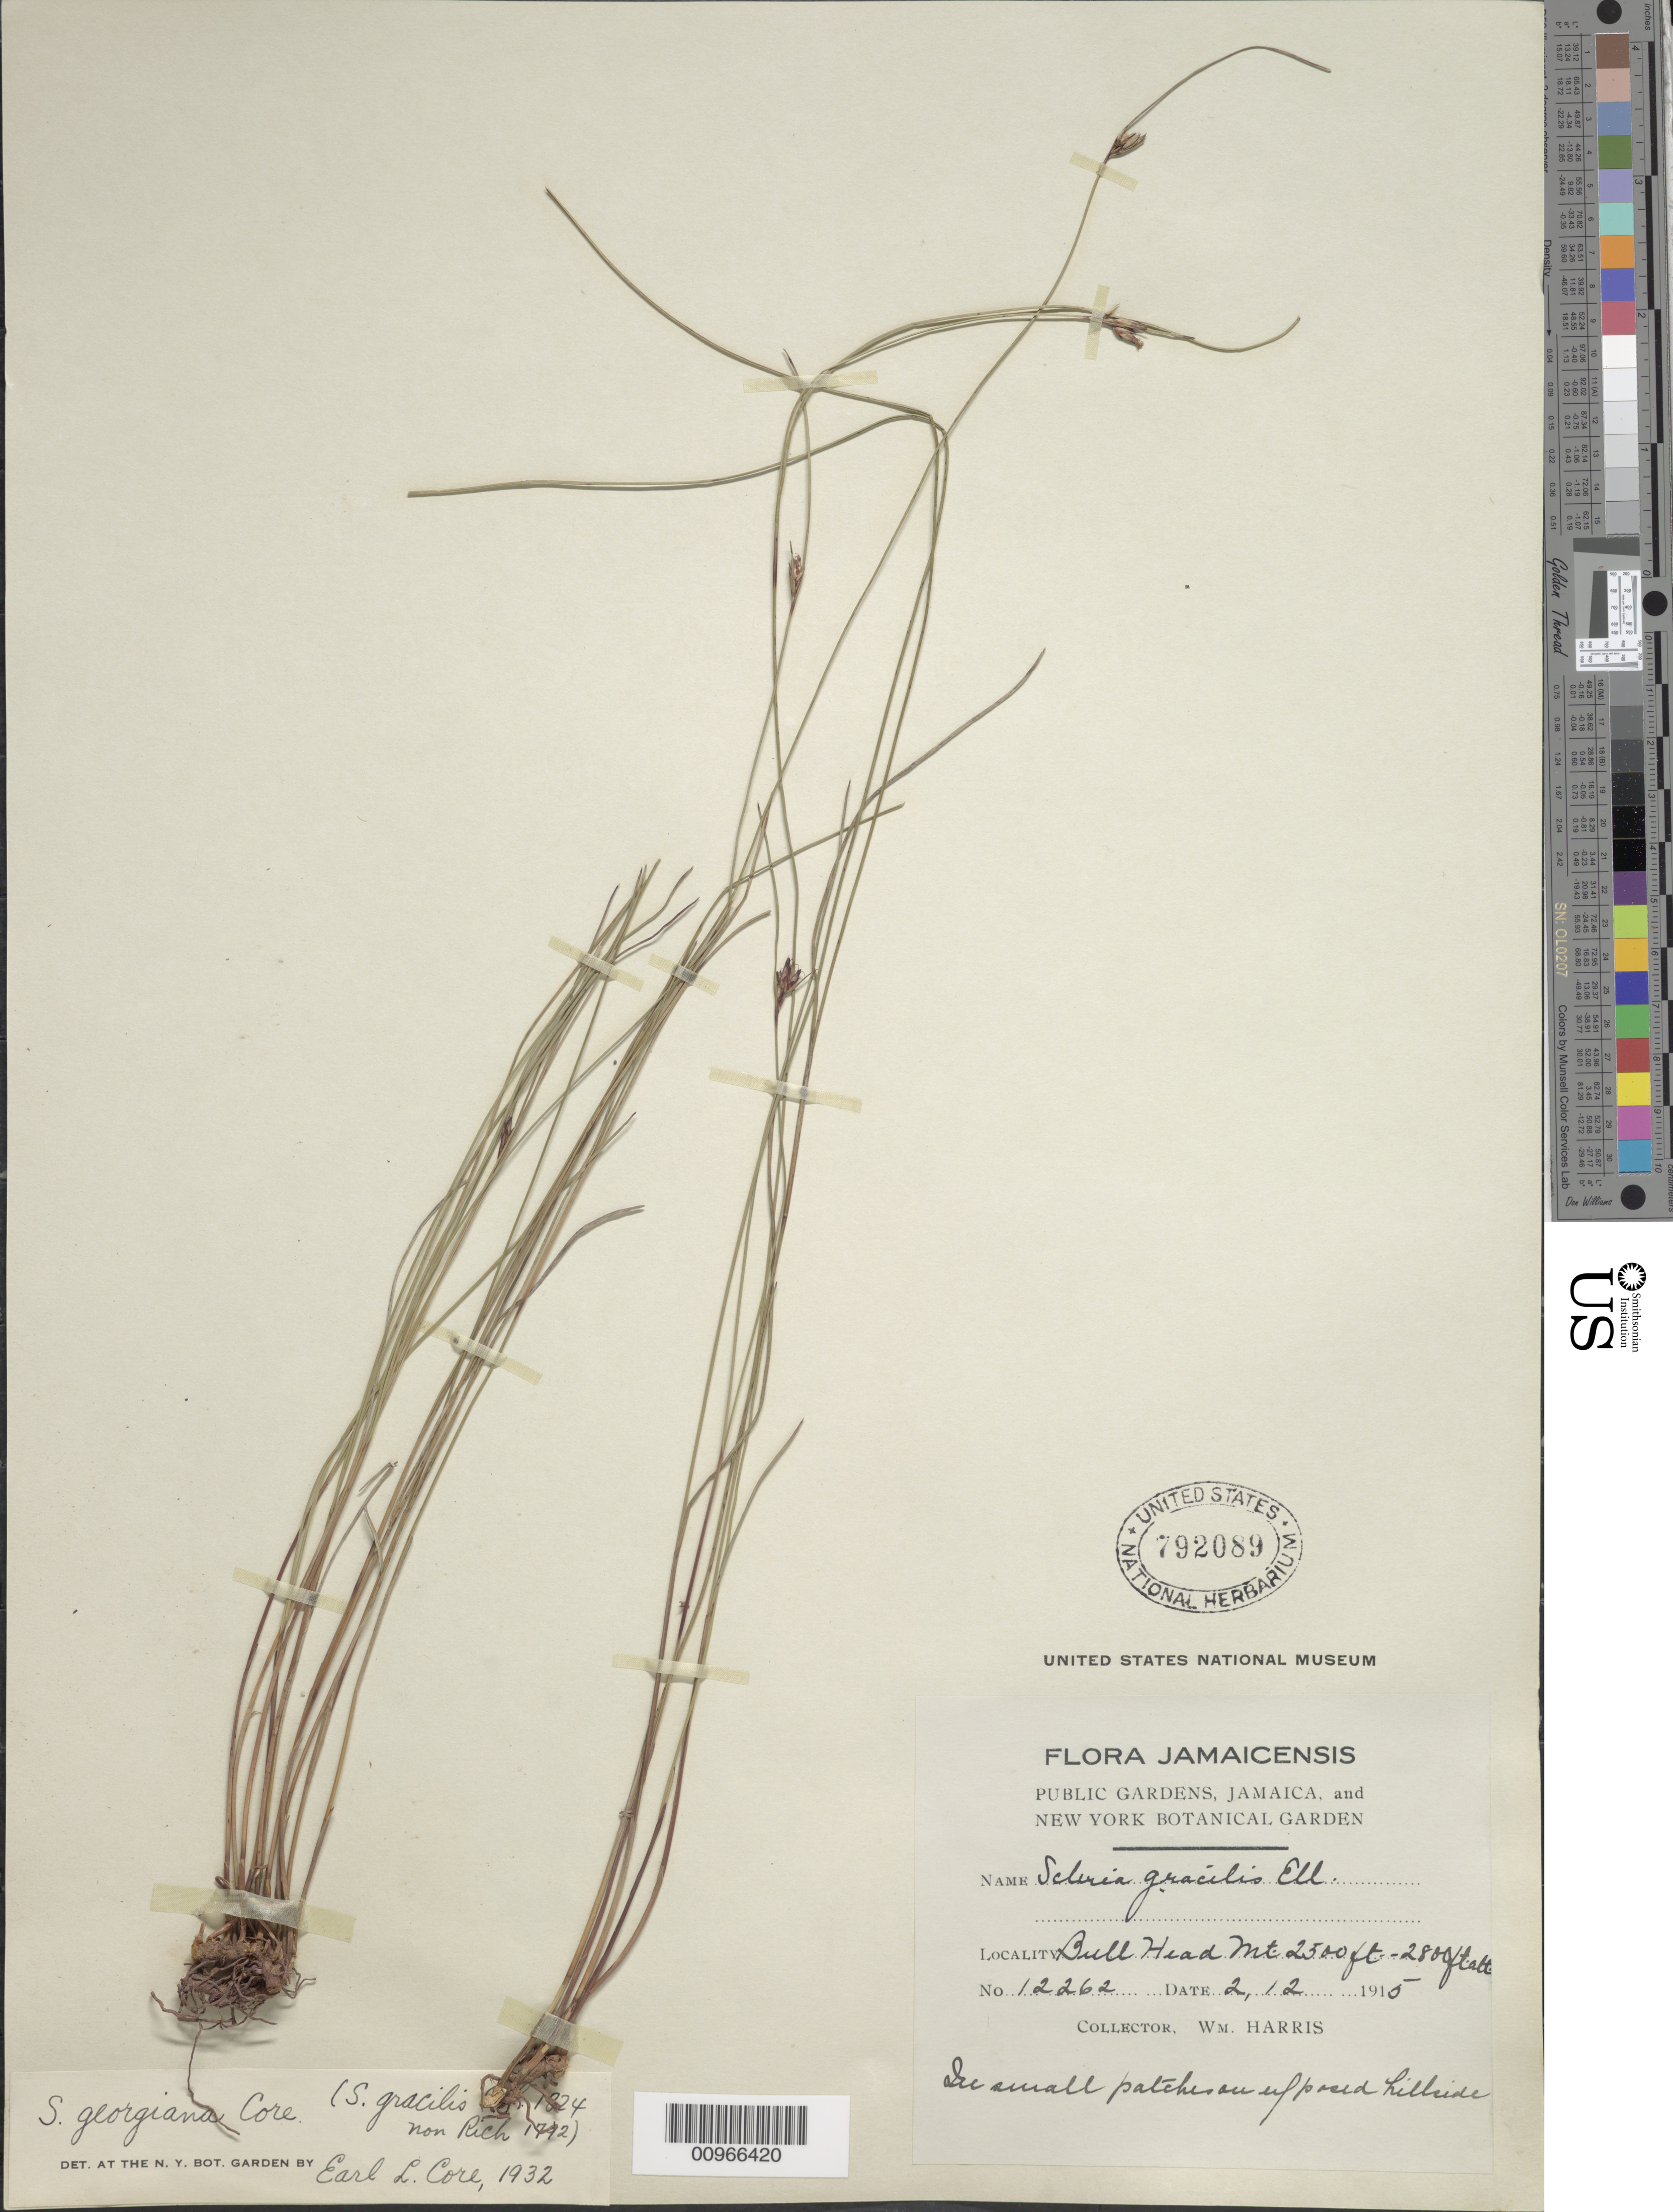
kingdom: Plantae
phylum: Tracheophyta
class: Liliopsida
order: Poales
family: Cyperaceae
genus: Scleria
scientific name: Scleria georgiana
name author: Core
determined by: Core, E. L.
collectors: W. H. Harris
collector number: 12262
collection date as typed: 02 Dec 1915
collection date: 1915-12-02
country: Jamaica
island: Jamaica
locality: Bull Head Mt.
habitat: On exposed hillside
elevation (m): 762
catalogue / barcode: US 792089